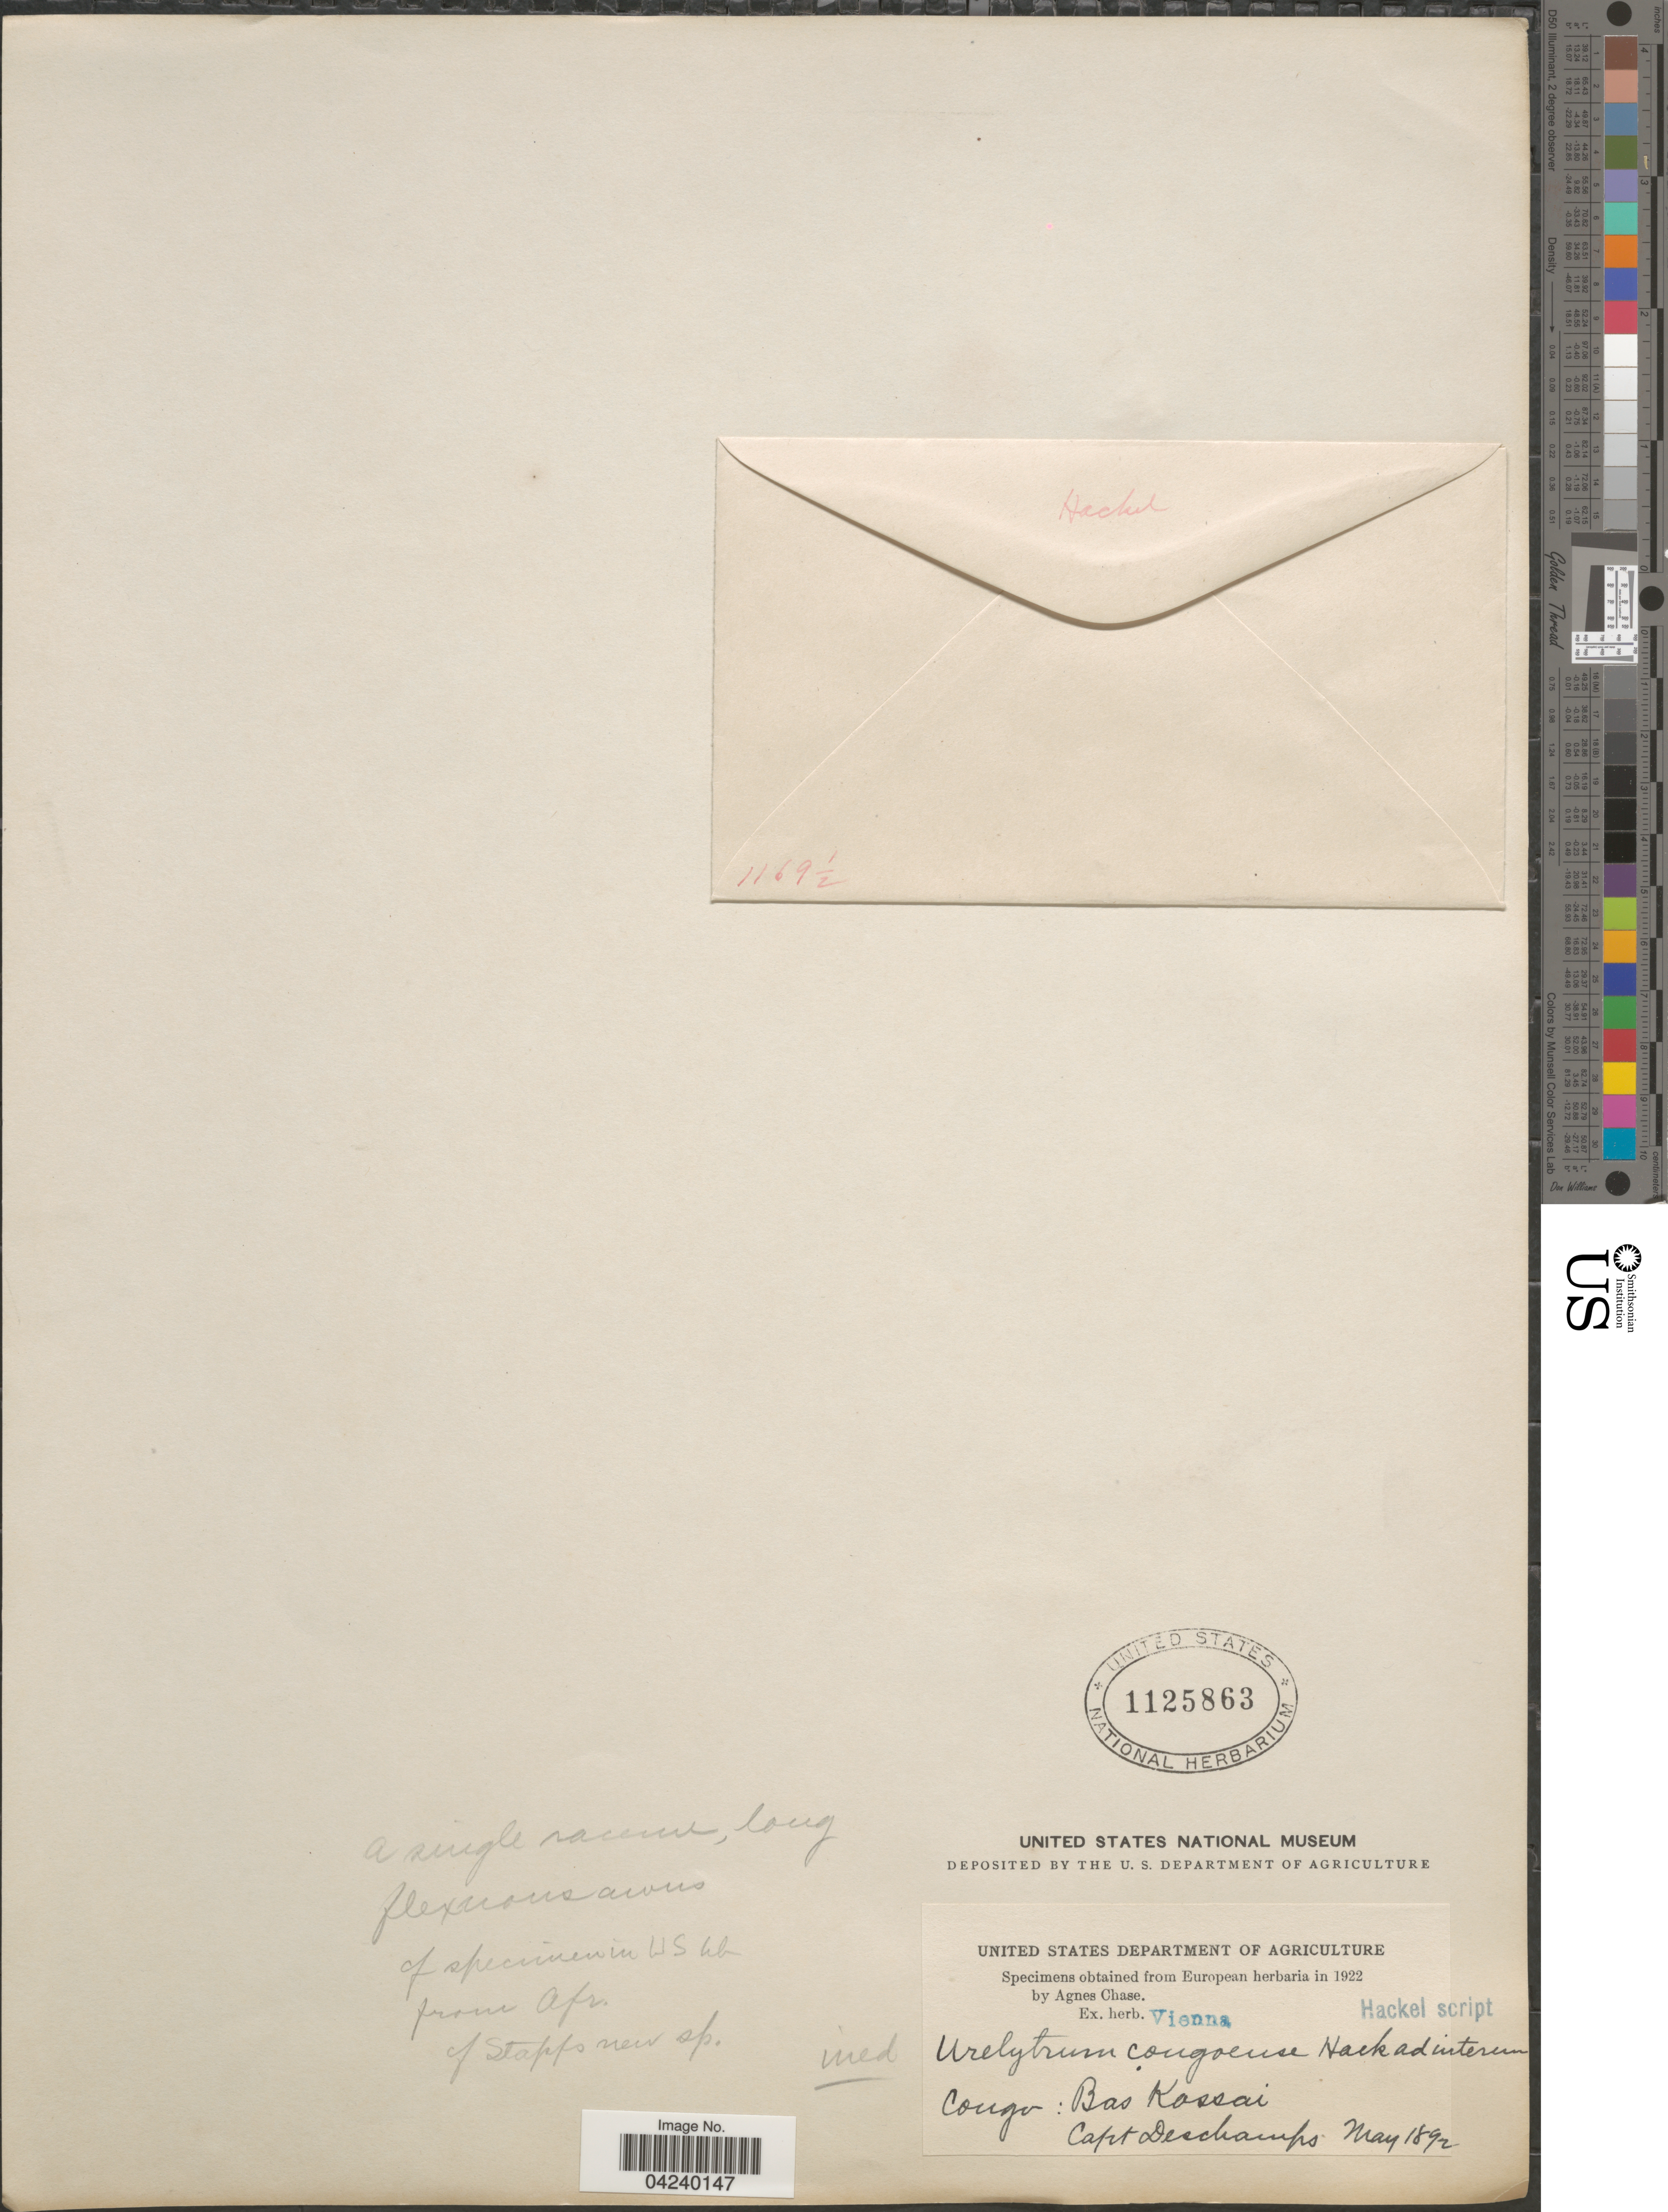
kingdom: Plantae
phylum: Tracheophyta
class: Liliopsida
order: Poales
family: Poaceae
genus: Urelytrum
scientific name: Urelytrum sp.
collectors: Capt. Deschamps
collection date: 1892-05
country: Congo, Democratic Republic of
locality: Congo: Bas Kassai.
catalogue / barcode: US 1125863